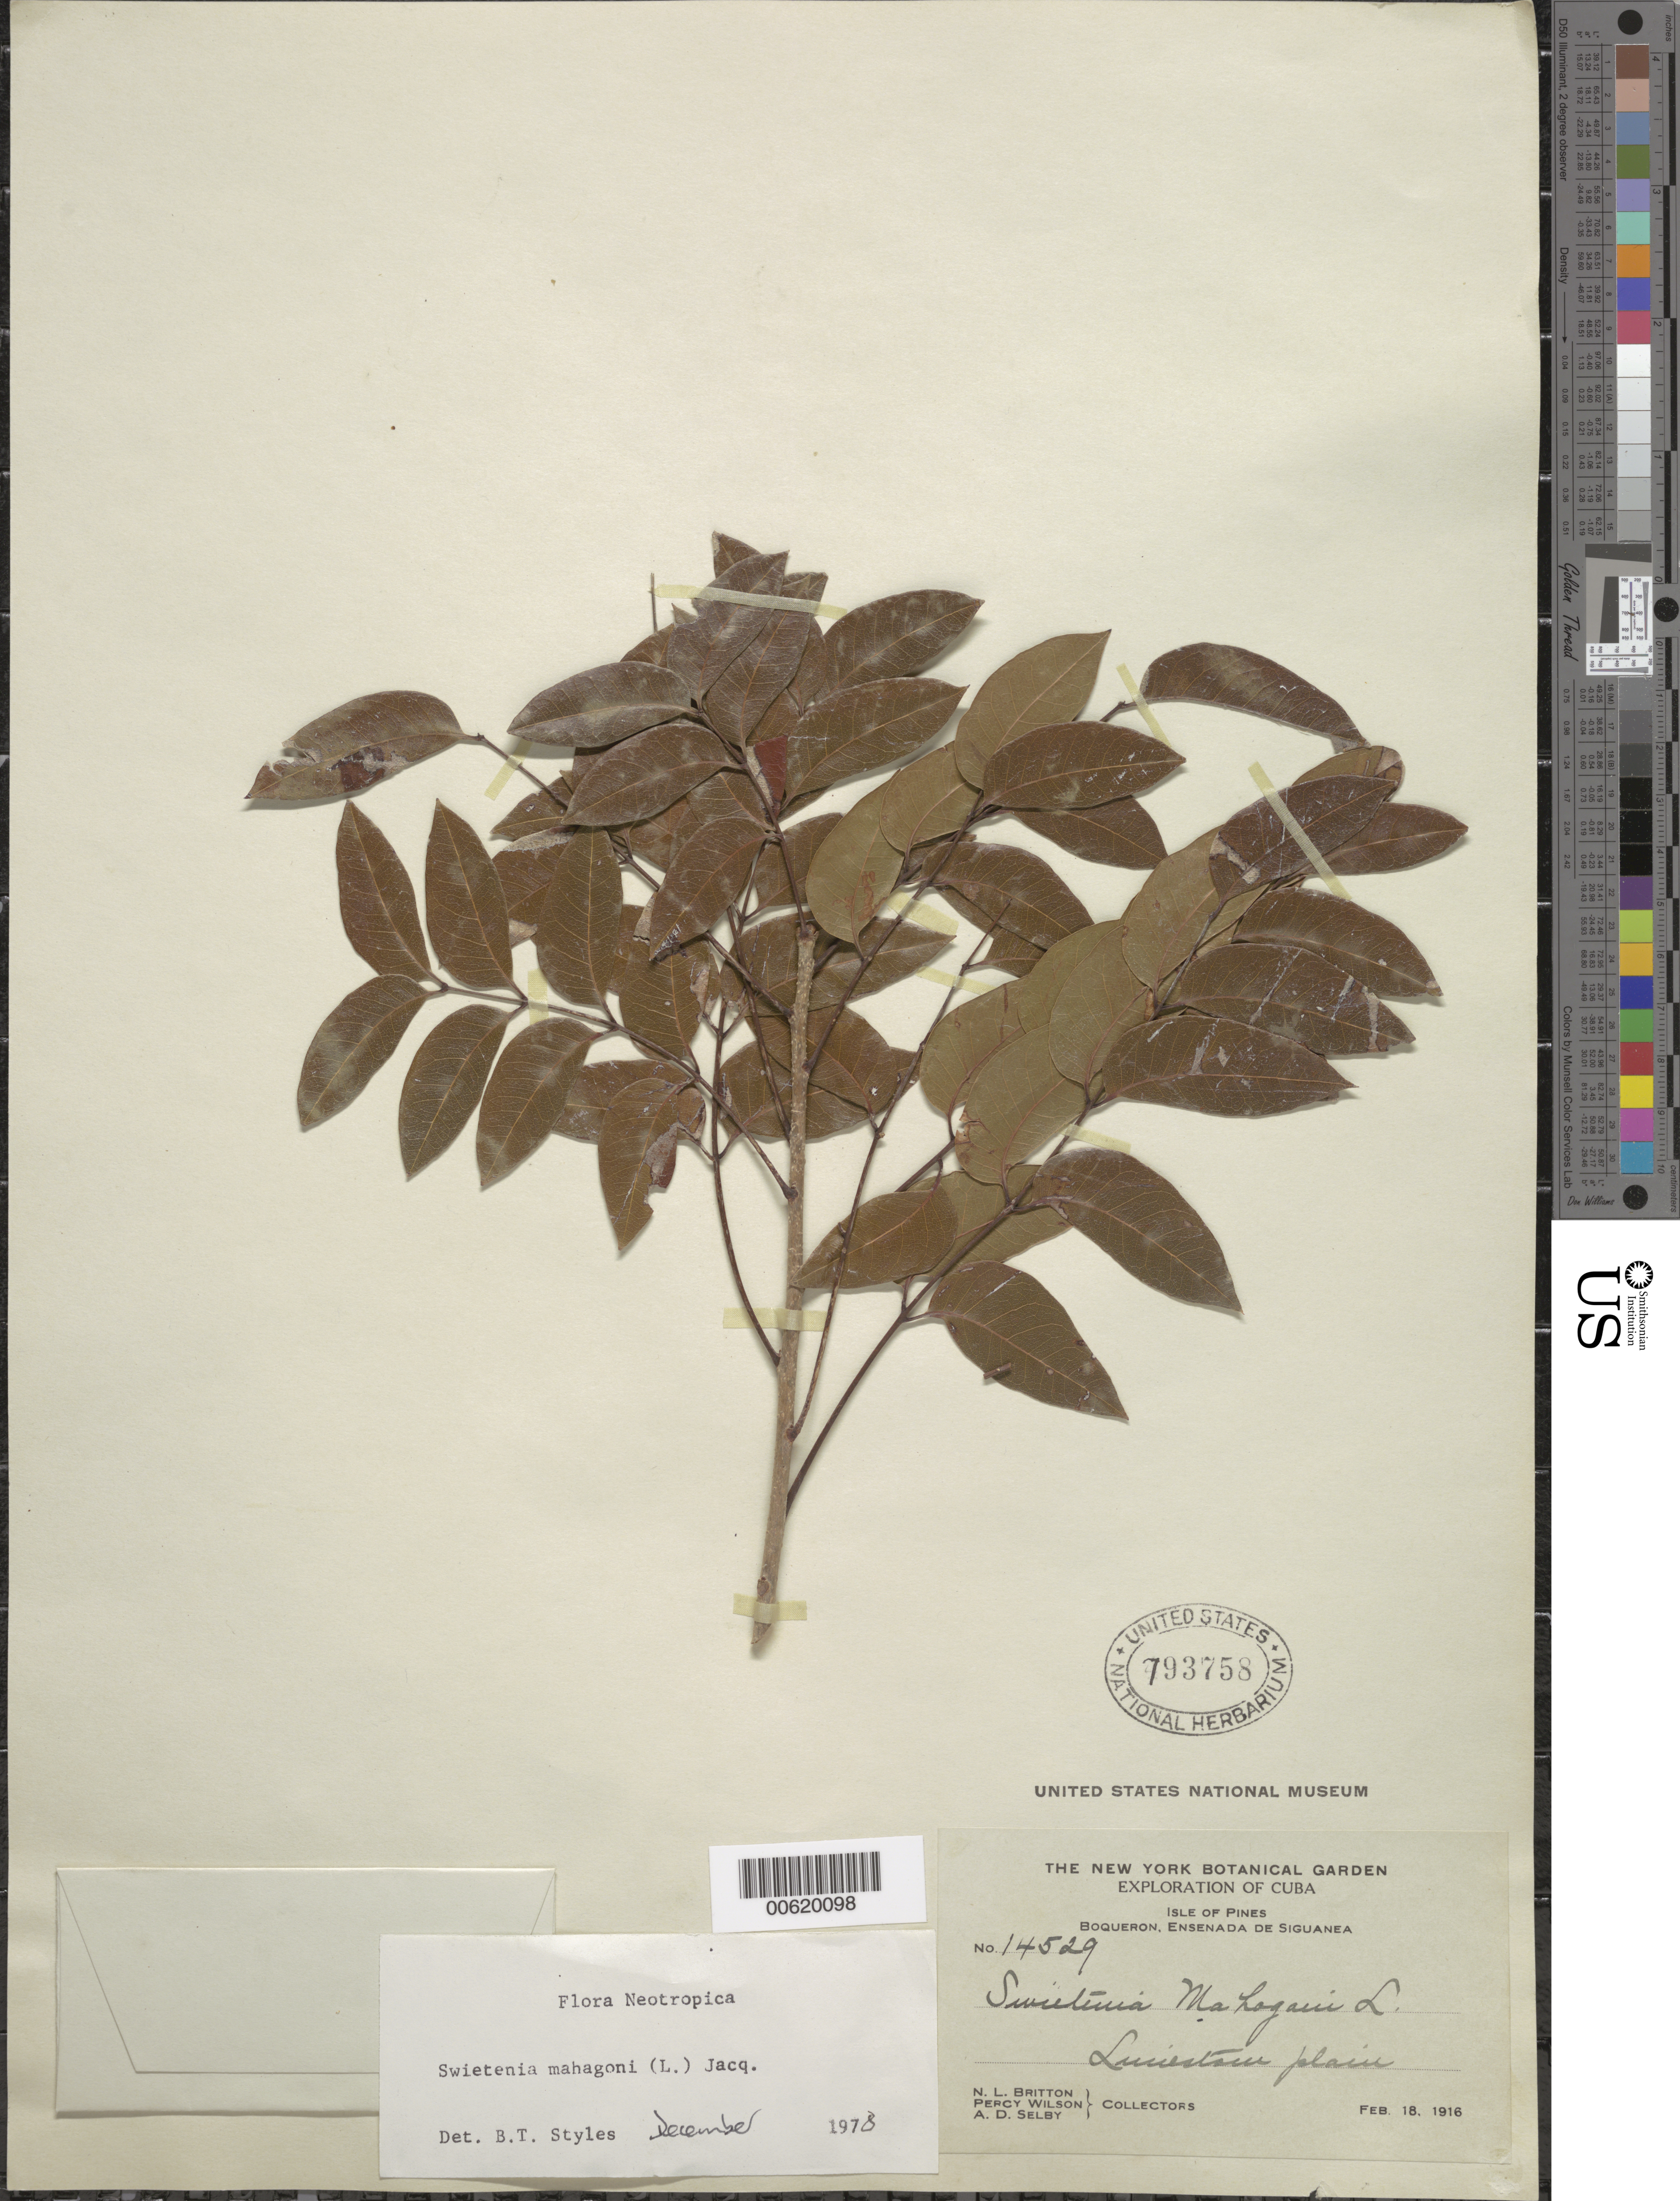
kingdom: Plantae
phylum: Tracheophyta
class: Magnoliopsida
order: Sapindales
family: Meliaceae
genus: Swietenia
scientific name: Swietenia mahagoni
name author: (L.) Jacq.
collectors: N. Britton, P. Wildon & A. Selby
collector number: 14529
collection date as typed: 18 Feb 1916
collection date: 1916-02-18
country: Cuba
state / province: Pinar del Río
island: Greater Antilles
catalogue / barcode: US 793758